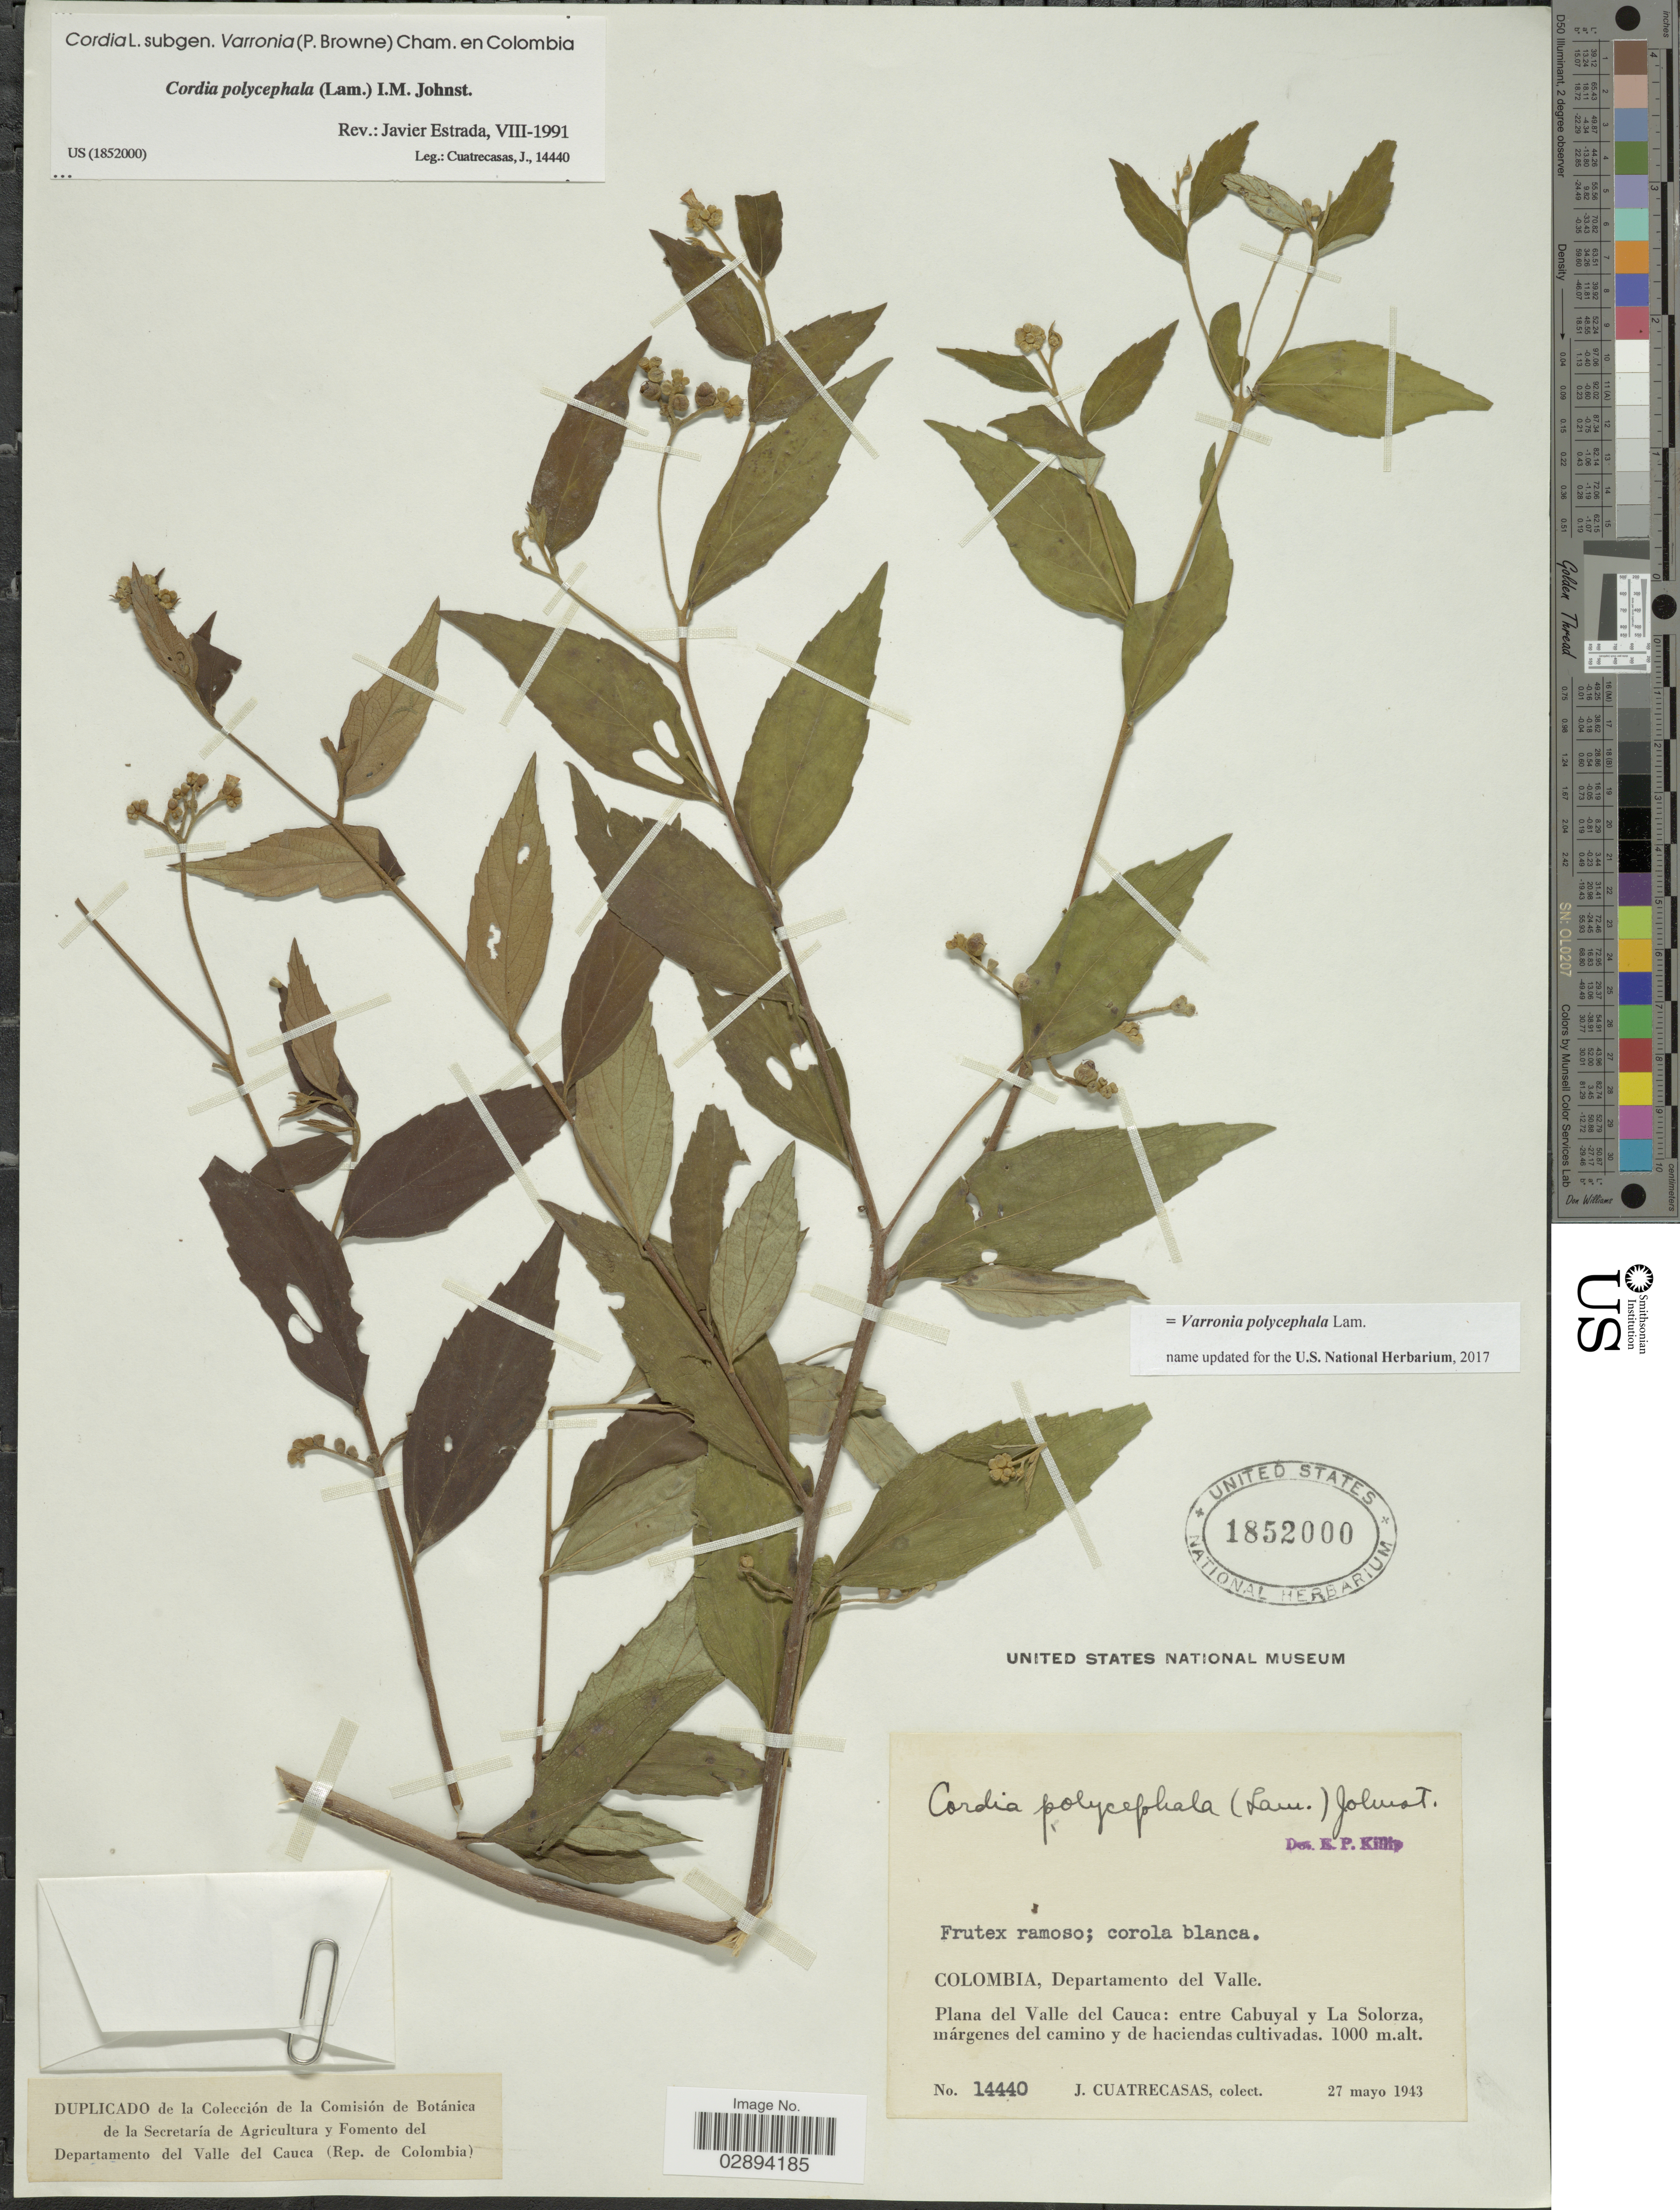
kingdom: Plantae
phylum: Tracheophyta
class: Magnoliopsida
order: Boraginales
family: Cordiaceae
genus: Varronia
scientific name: Varronia polycephala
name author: Lam.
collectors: J. Cuatrecasas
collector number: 14440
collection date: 1943-05-27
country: Colombia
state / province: Valle del Cauca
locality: Departamento del Valle, Plana del Valle de Cauca, entre Cabuyal y La Solorza, márgenes del camino y de haciendas cultivadas.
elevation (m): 1000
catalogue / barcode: US 1852000